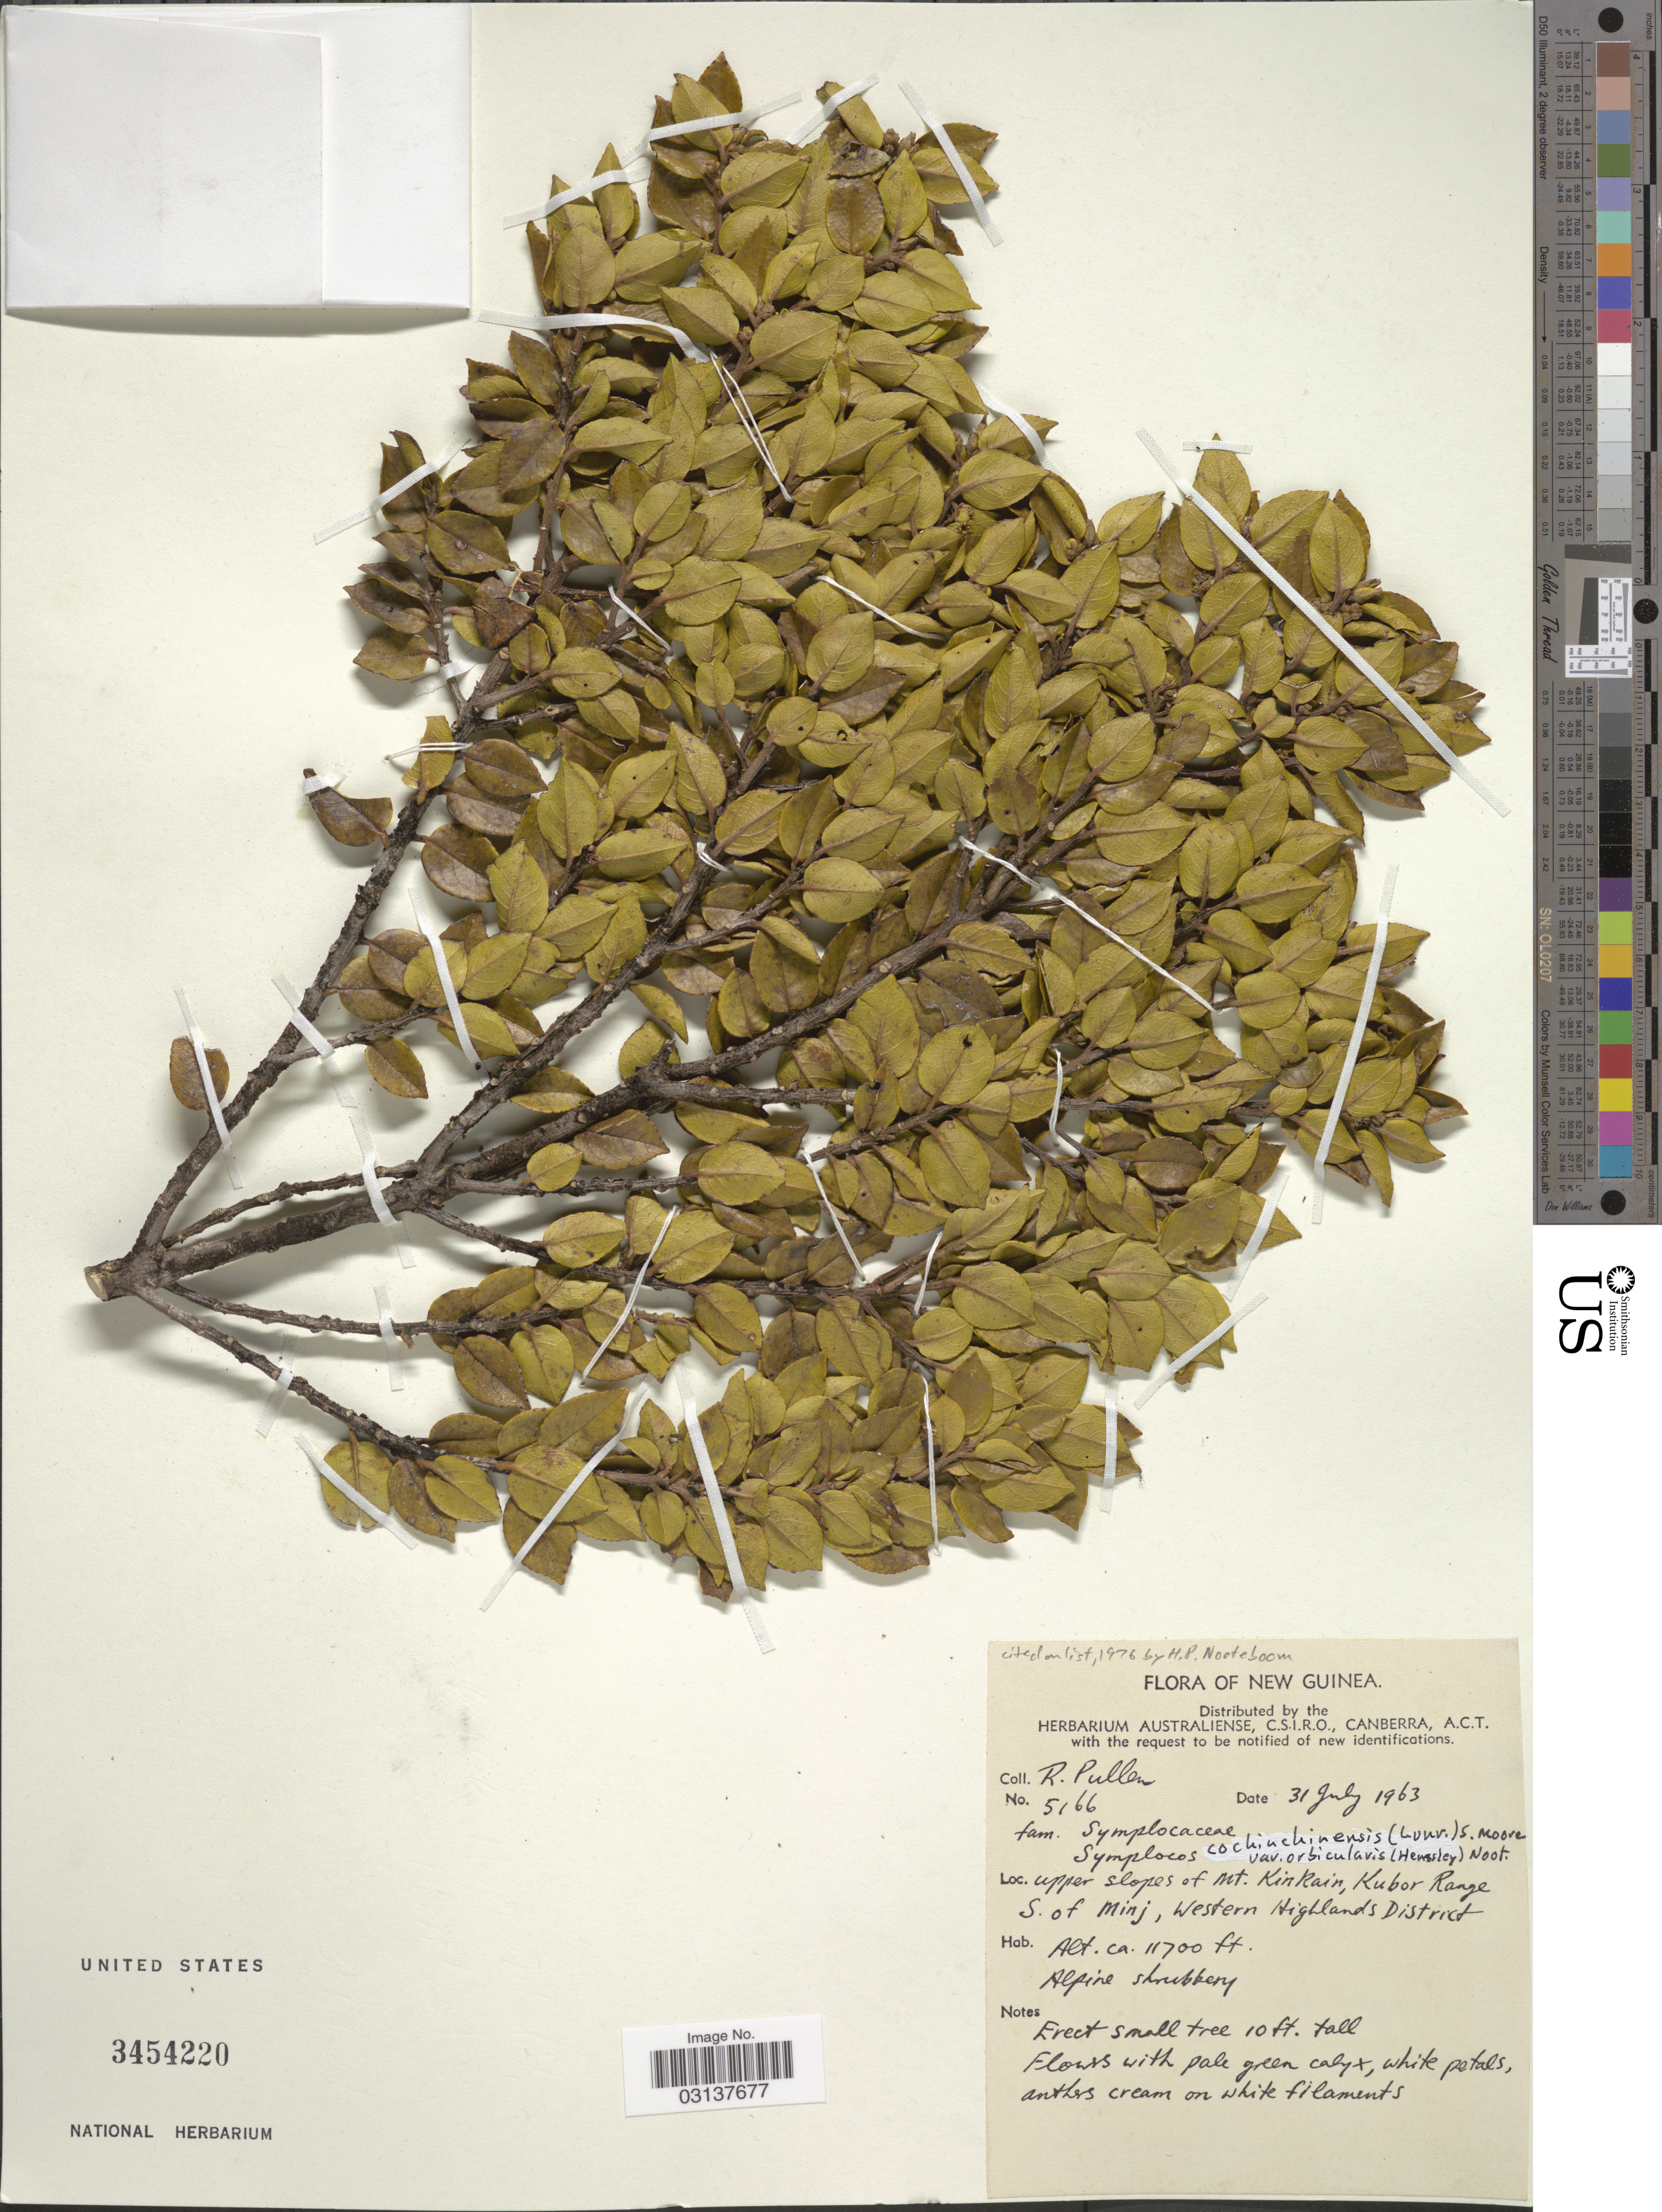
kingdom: Plantae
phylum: Tracheophyta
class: Magnoliopsida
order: Ericales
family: Symplocaceae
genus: Symplocos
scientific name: Symplocos cochinchinensis var. orbicularis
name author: (Hemsl.) Noot.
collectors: R. Pullen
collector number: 5166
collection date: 1963-07-31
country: Papua New Guinea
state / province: Western Highlands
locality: New Guinea, upper slopes of Mt. Kinkain, Kubor Range S. of Minj, Western Highlands District.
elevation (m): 3566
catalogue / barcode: US 3454220